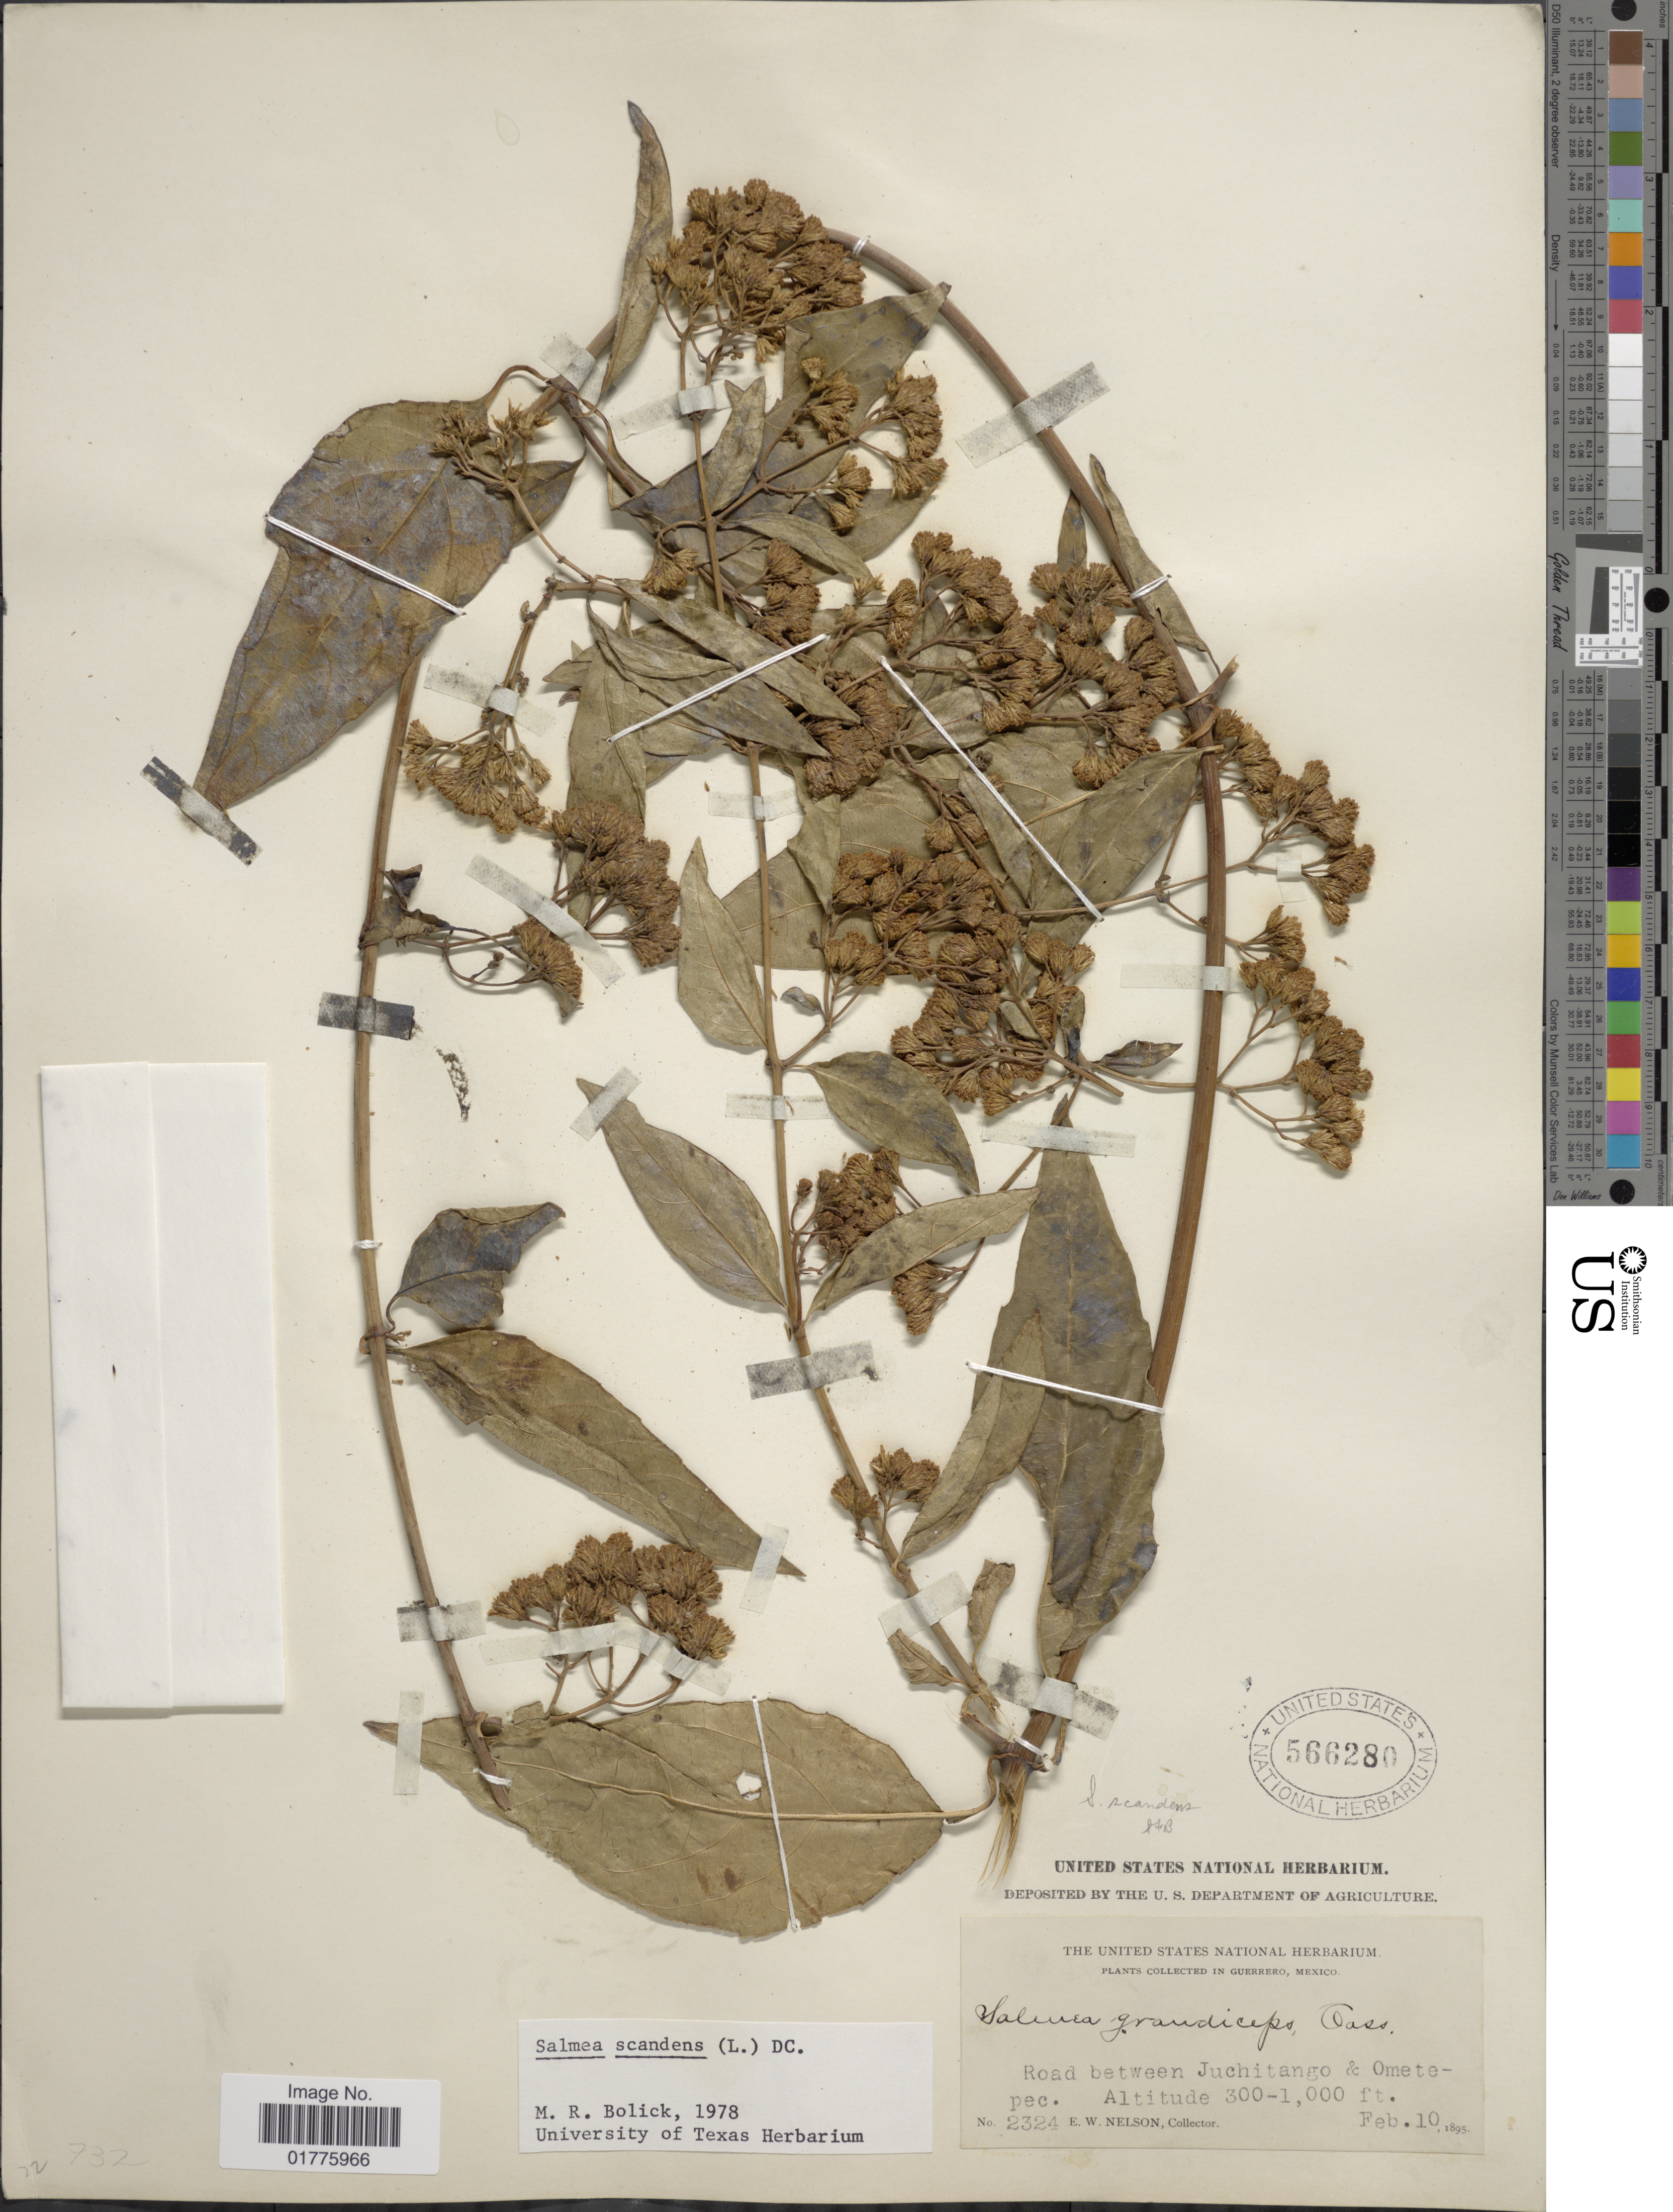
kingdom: Plantae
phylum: Tracheophyta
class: Magnoliopsida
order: Asterales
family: Asteraceae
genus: Salmea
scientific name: Salmea scandens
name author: (L.) DC.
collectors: E. W. Nelson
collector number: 2324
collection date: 1895-02-10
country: Mexico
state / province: Guerrero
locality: Road between Juchitango & Ometepec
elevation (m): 91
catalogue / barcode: US 566280